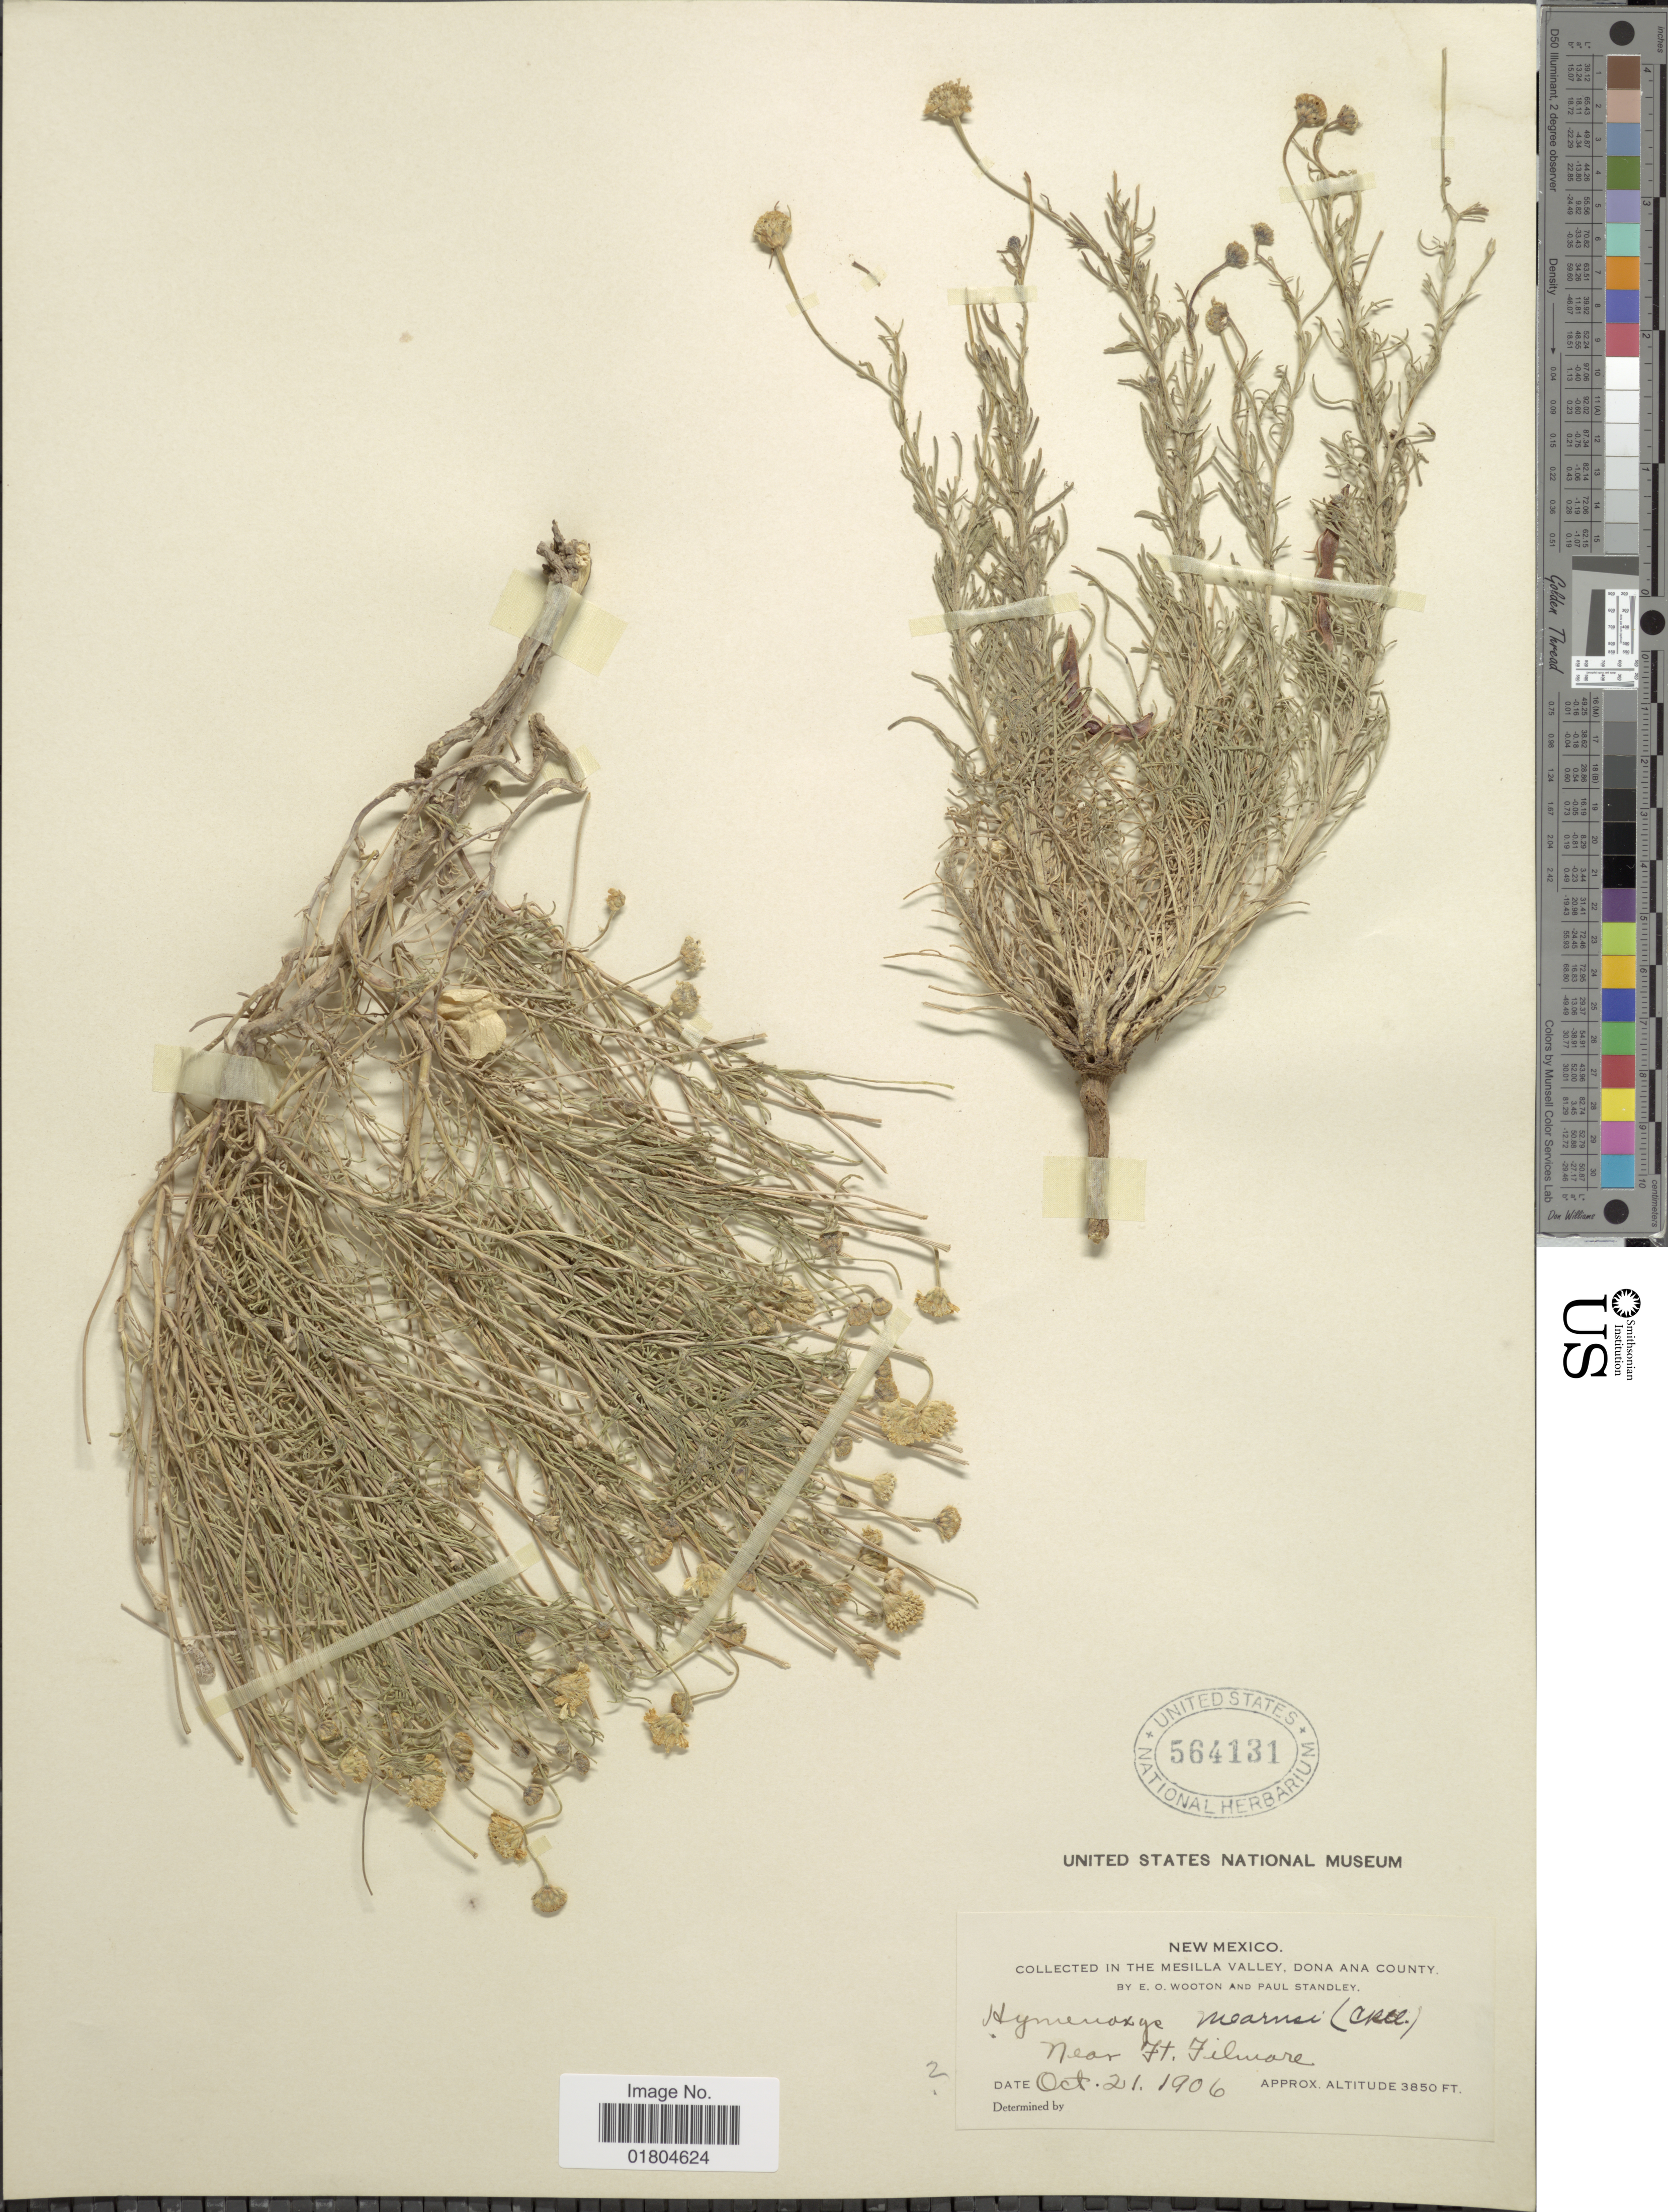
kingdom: Plantae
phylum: Tracheophyta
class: Magnoliopsida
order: Asterales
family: Asteraceae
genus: Hymenoxys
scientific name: Hymenoxys odorata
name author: DC.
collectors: E. O. Wooton & P. C. Standley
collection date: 1906-10-21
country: United States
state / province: New Mexico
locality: Mesilla Valley, Dona Ana County. Near Ft. Filware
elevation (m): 1173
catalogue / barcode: US 564131